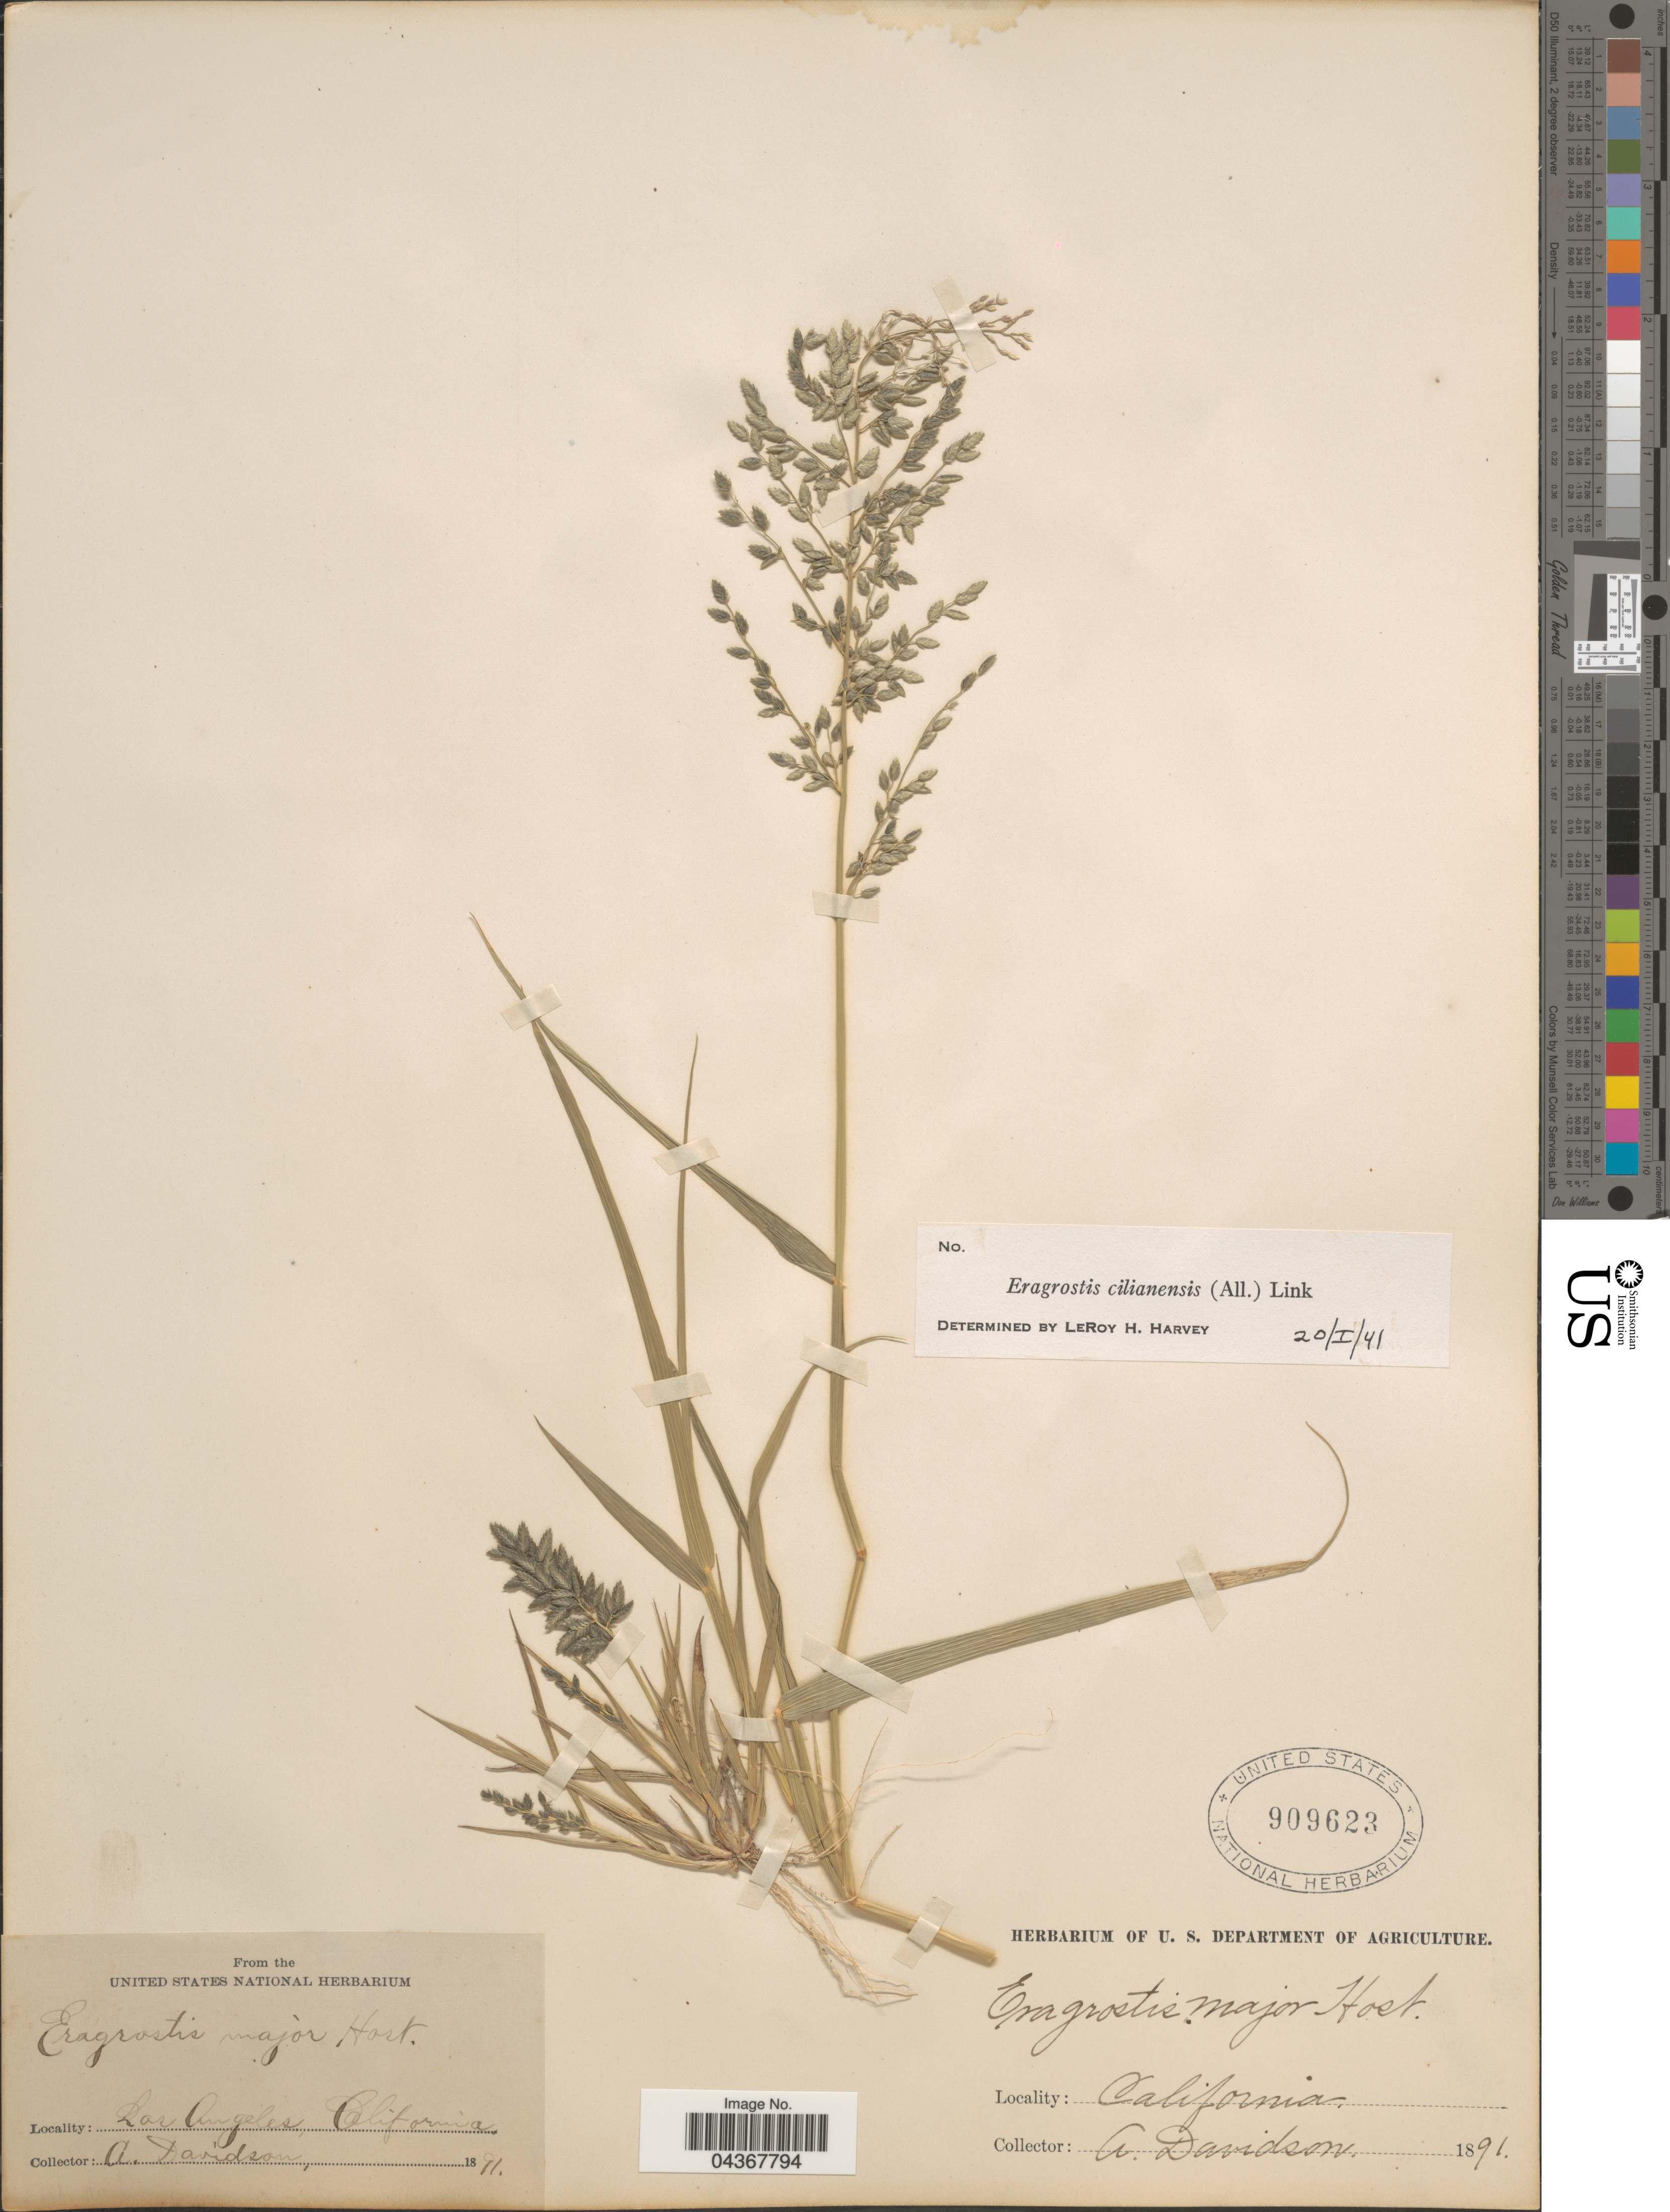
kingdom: Plantae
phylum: Tracheophyta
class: Liliopsida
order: Poales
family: Poaceae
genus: Eragrostis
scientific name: Eragrostis cilianensis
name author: (Bellardi) Vignolo ex Janch.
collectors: A. Davidson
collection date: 1891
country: United States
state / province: California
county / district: Los Angeles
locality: Los Angeles.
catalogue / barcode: US 909623